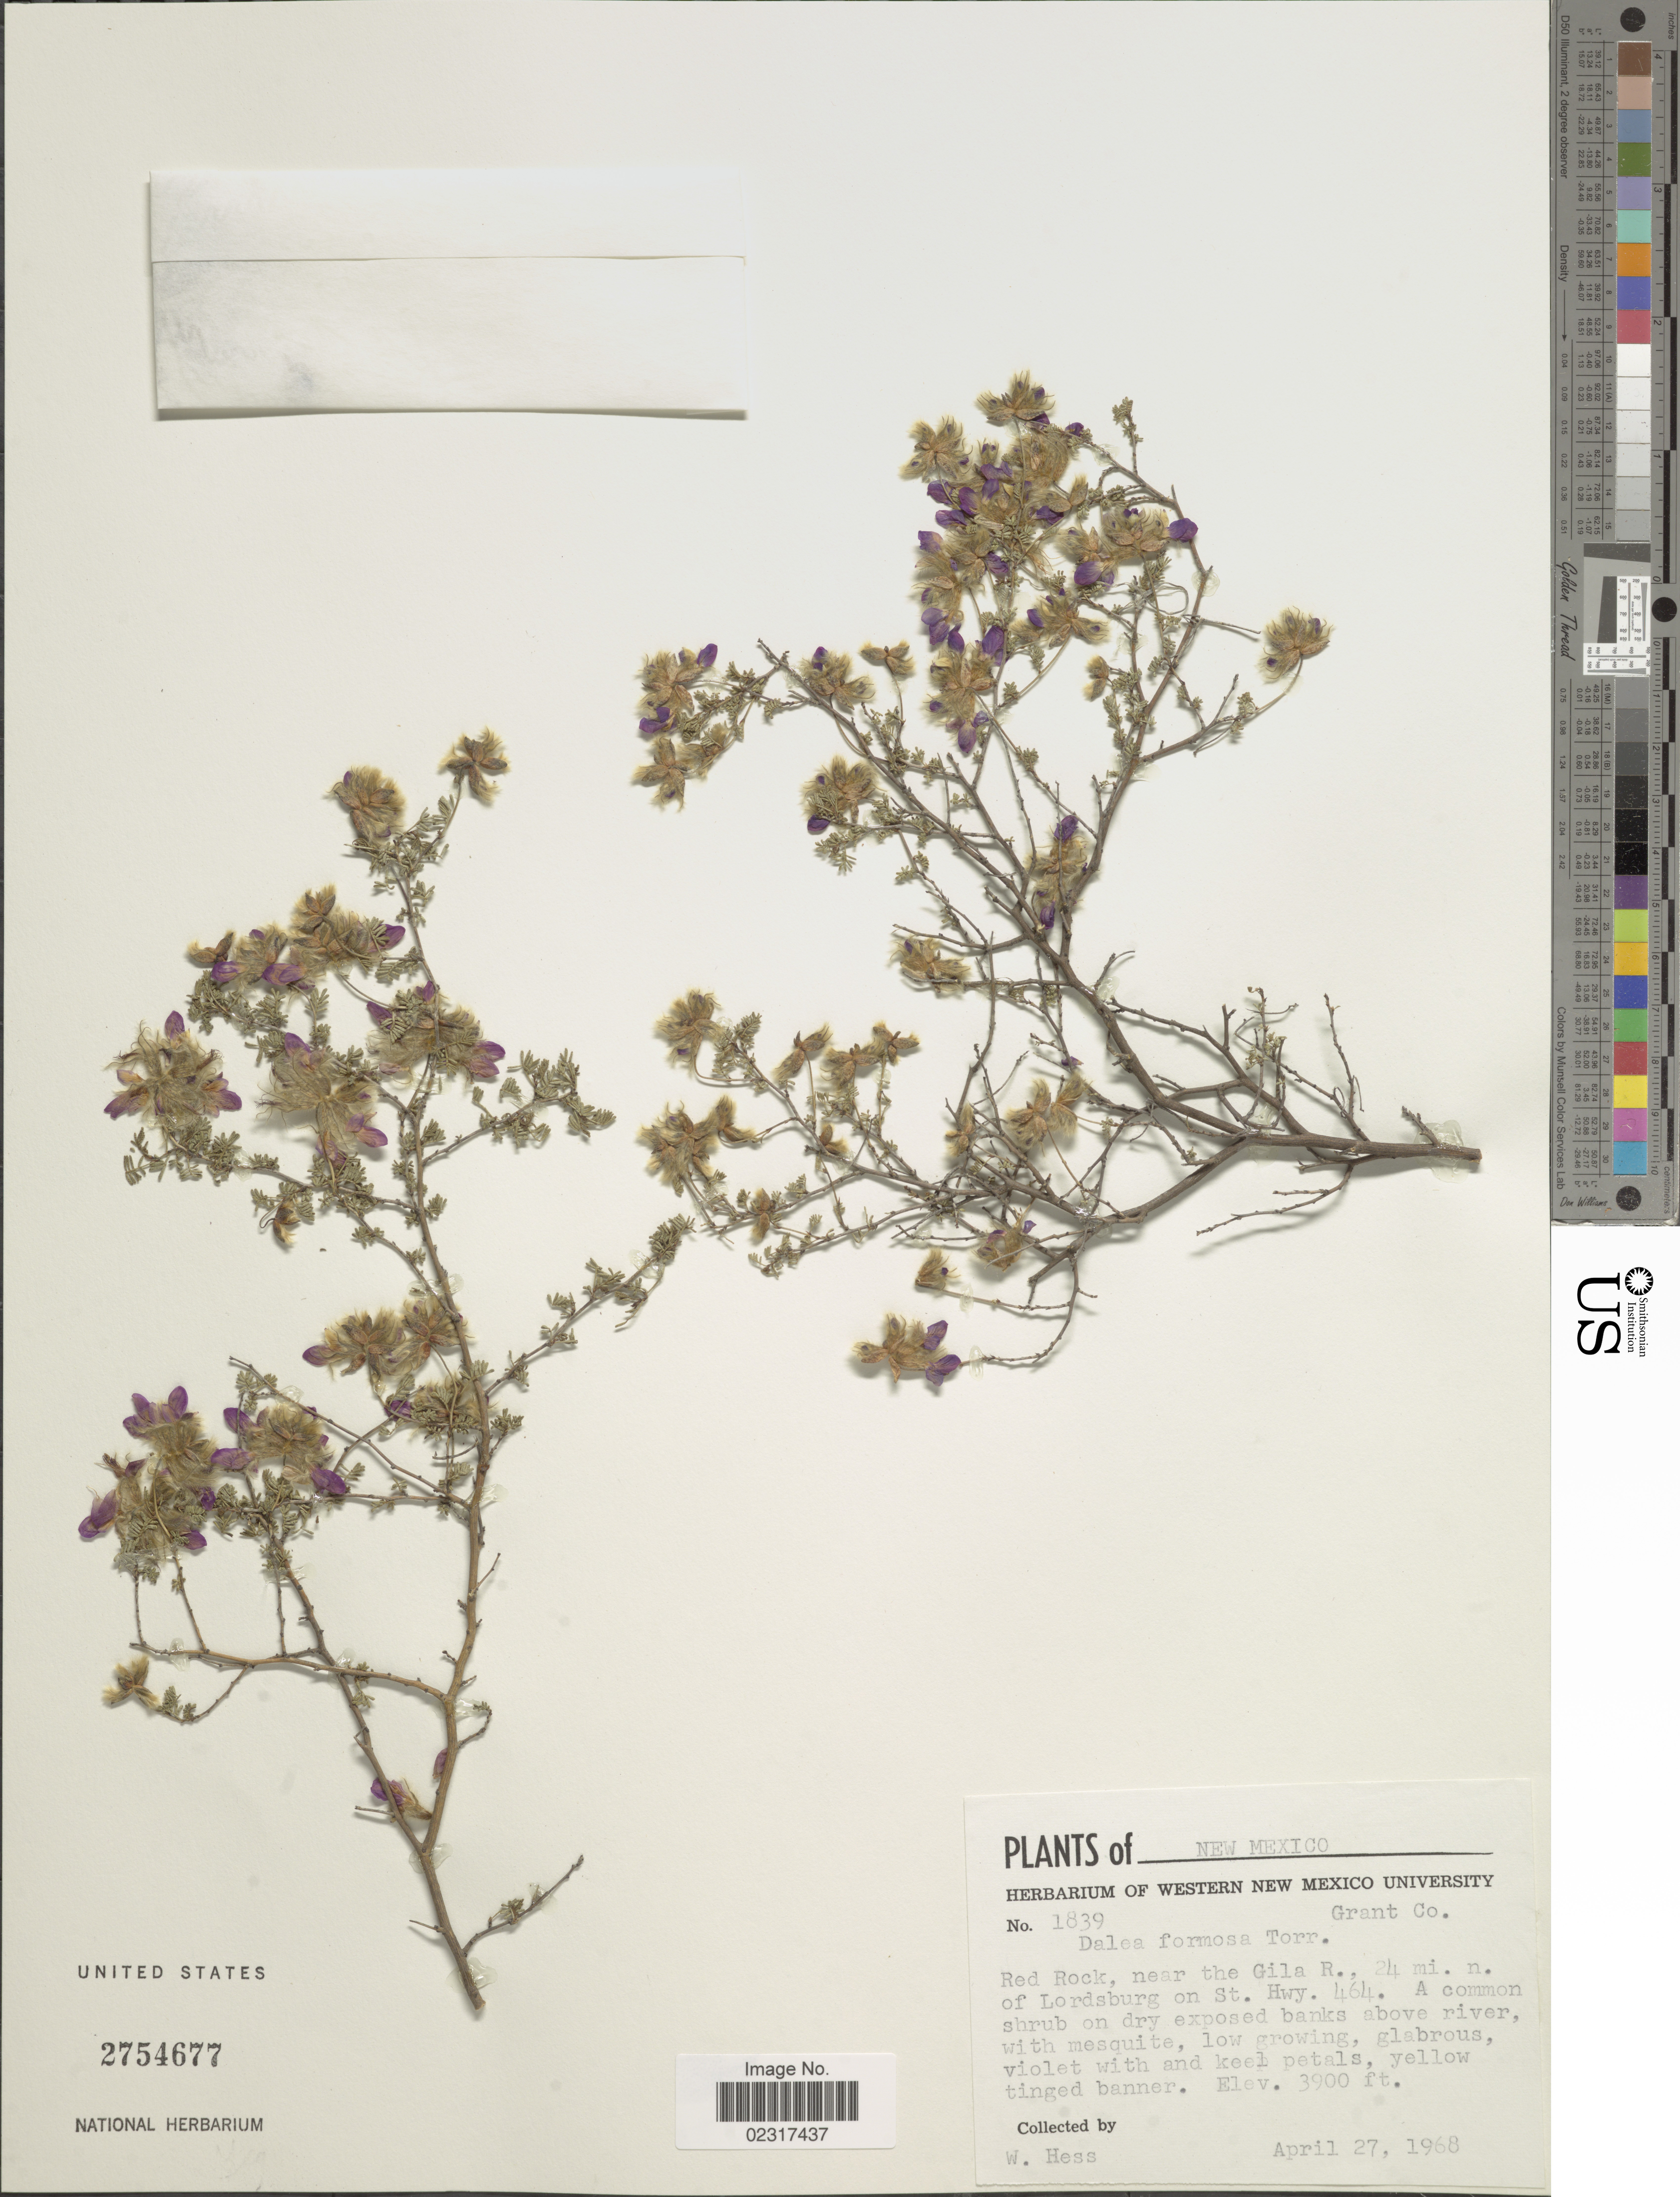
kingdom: Plantae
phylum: Tracheophyta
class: Magnoliopsida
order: Fabales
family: Fabaceae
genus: Dalea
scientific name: Dalea formosa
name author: Torr.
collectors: W. Hess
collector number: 1839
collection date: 1968-04-27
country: United States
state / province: New Mexico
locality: Grant Co., Red Rock, near the Gila R., 24 mi. n. of lordsburg on St. Hwy. 464, a common shrub on dry exposed banks above river.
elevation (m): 1189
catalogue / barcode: US 2754677